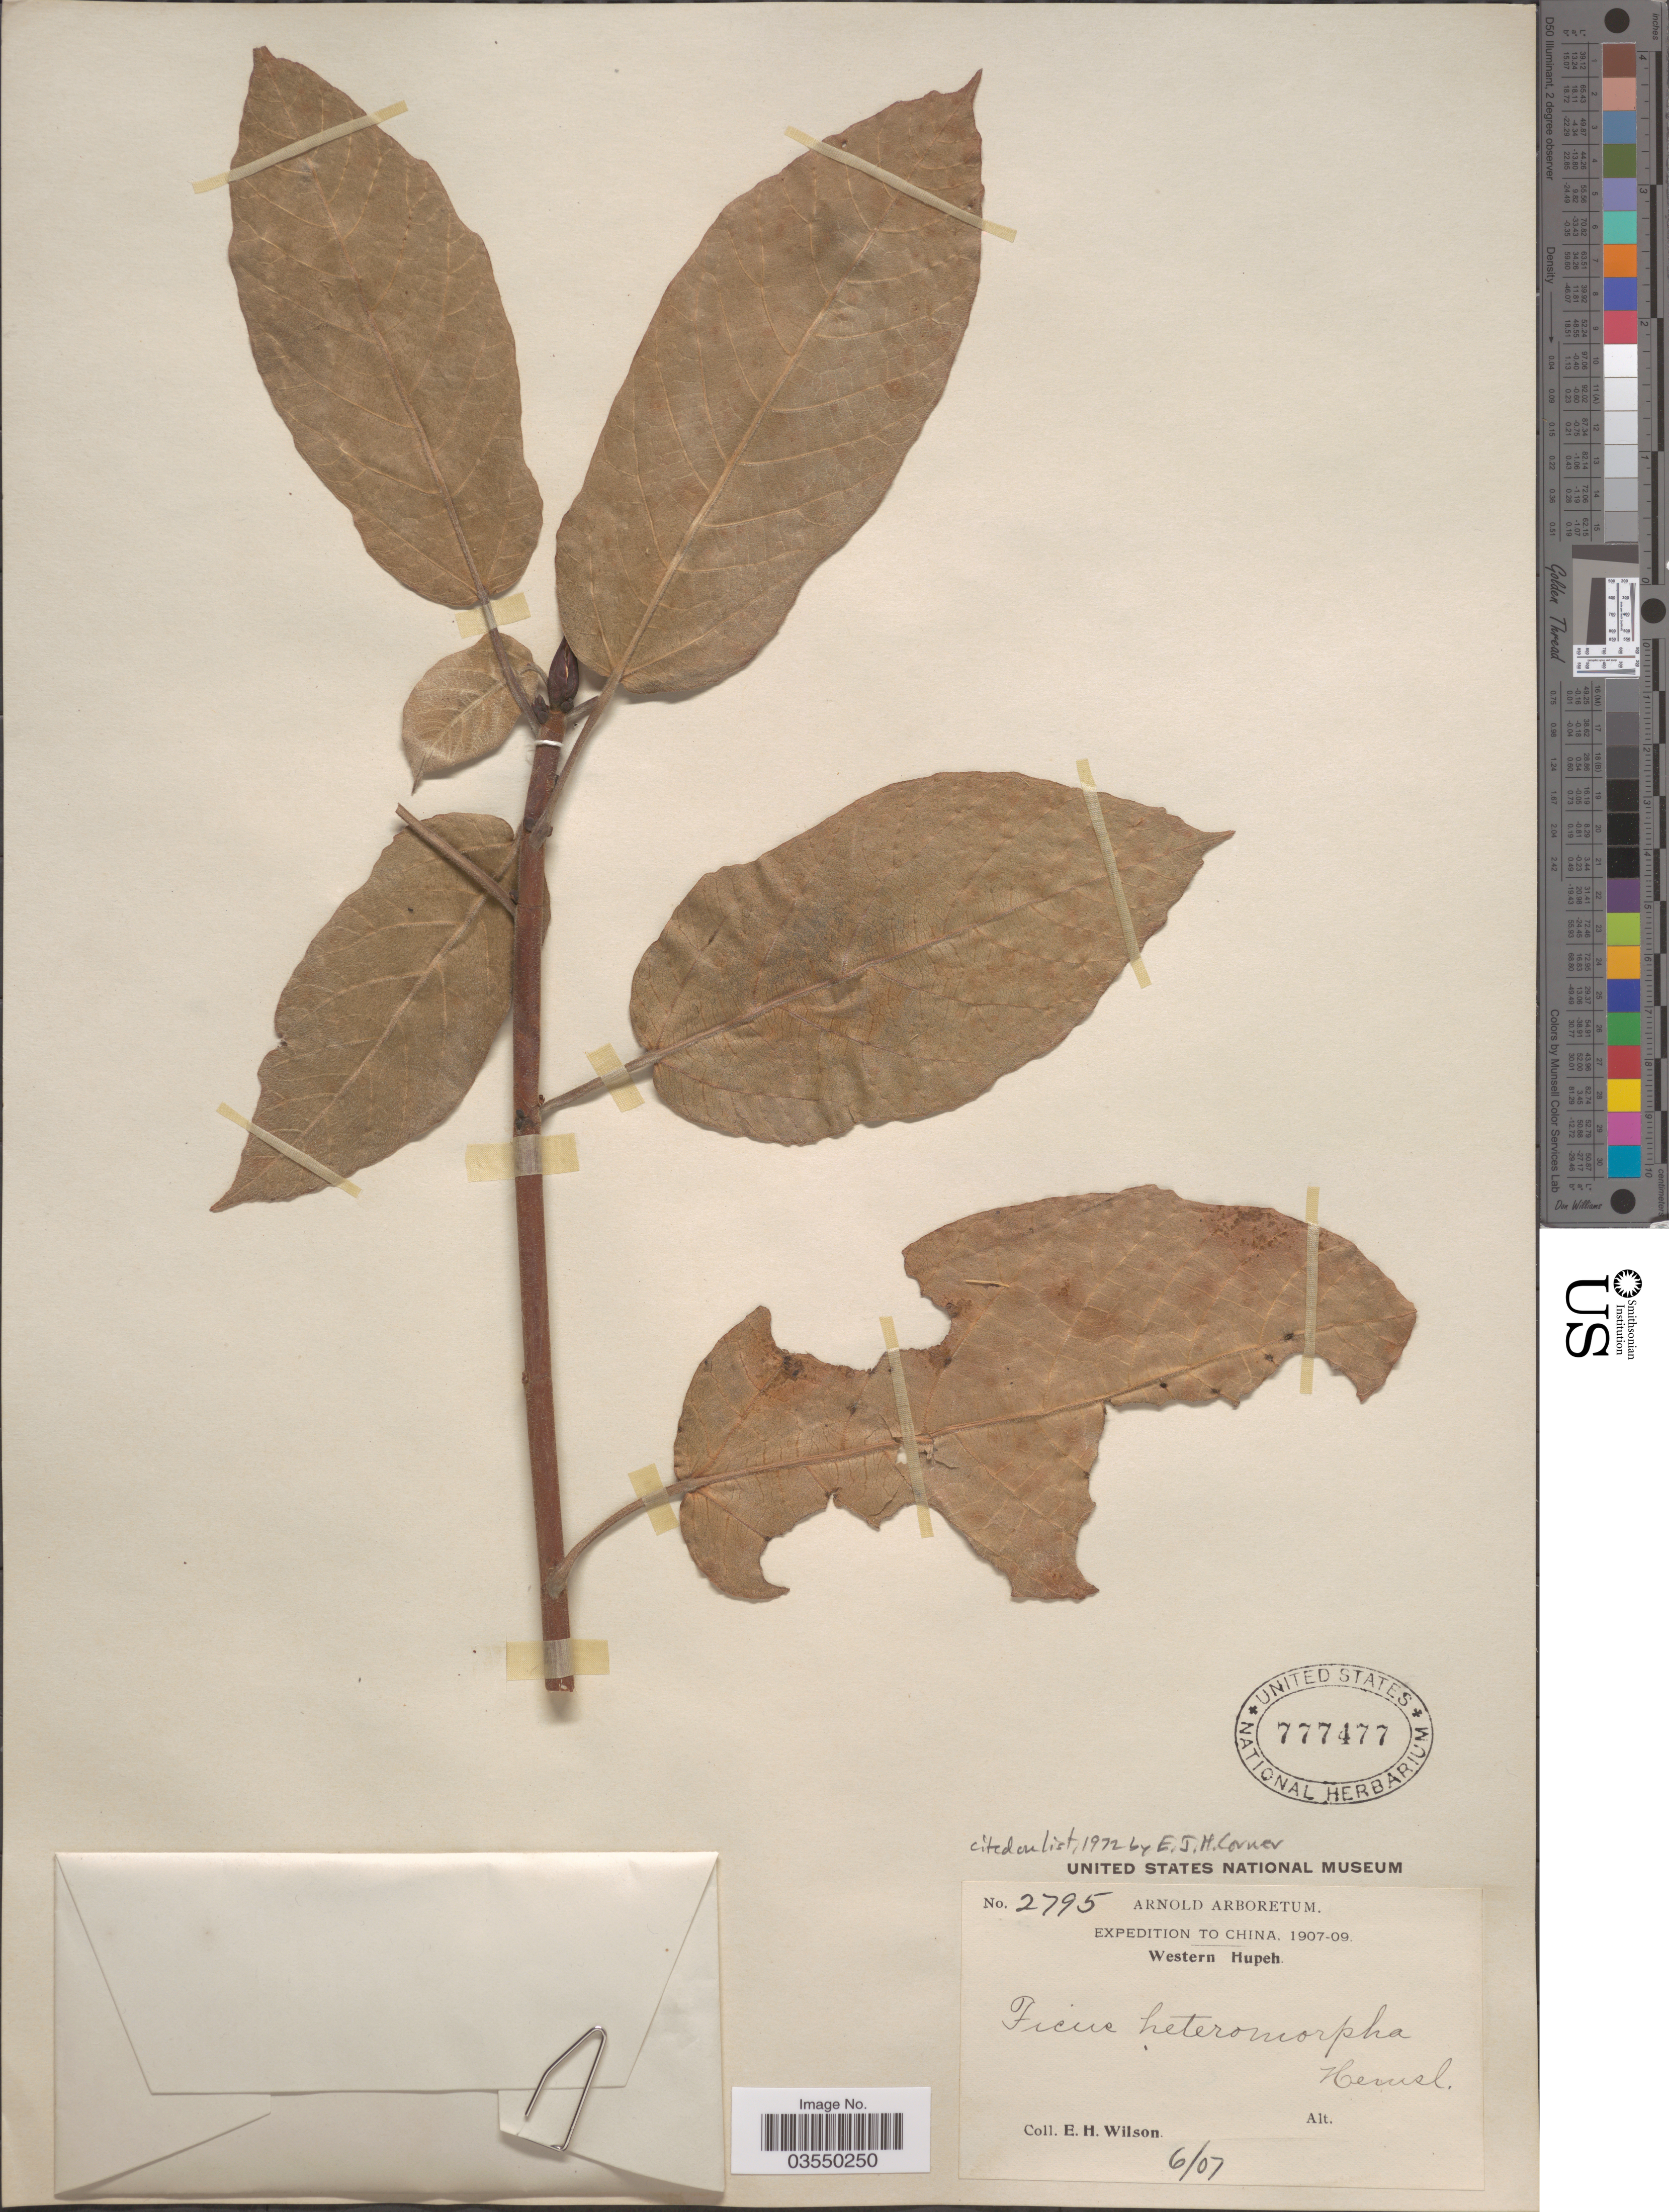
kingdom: Plantae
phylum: Tracheophyta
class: Magnoliopsida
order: Rosales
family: Moraceae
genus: Ficus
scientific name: Ficus heteromorpha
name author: Hemsl.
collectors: E. Wilson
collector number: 2795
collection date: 1907-06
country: China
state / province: Hubei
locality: Western Hupeh.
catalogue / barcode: US 777477